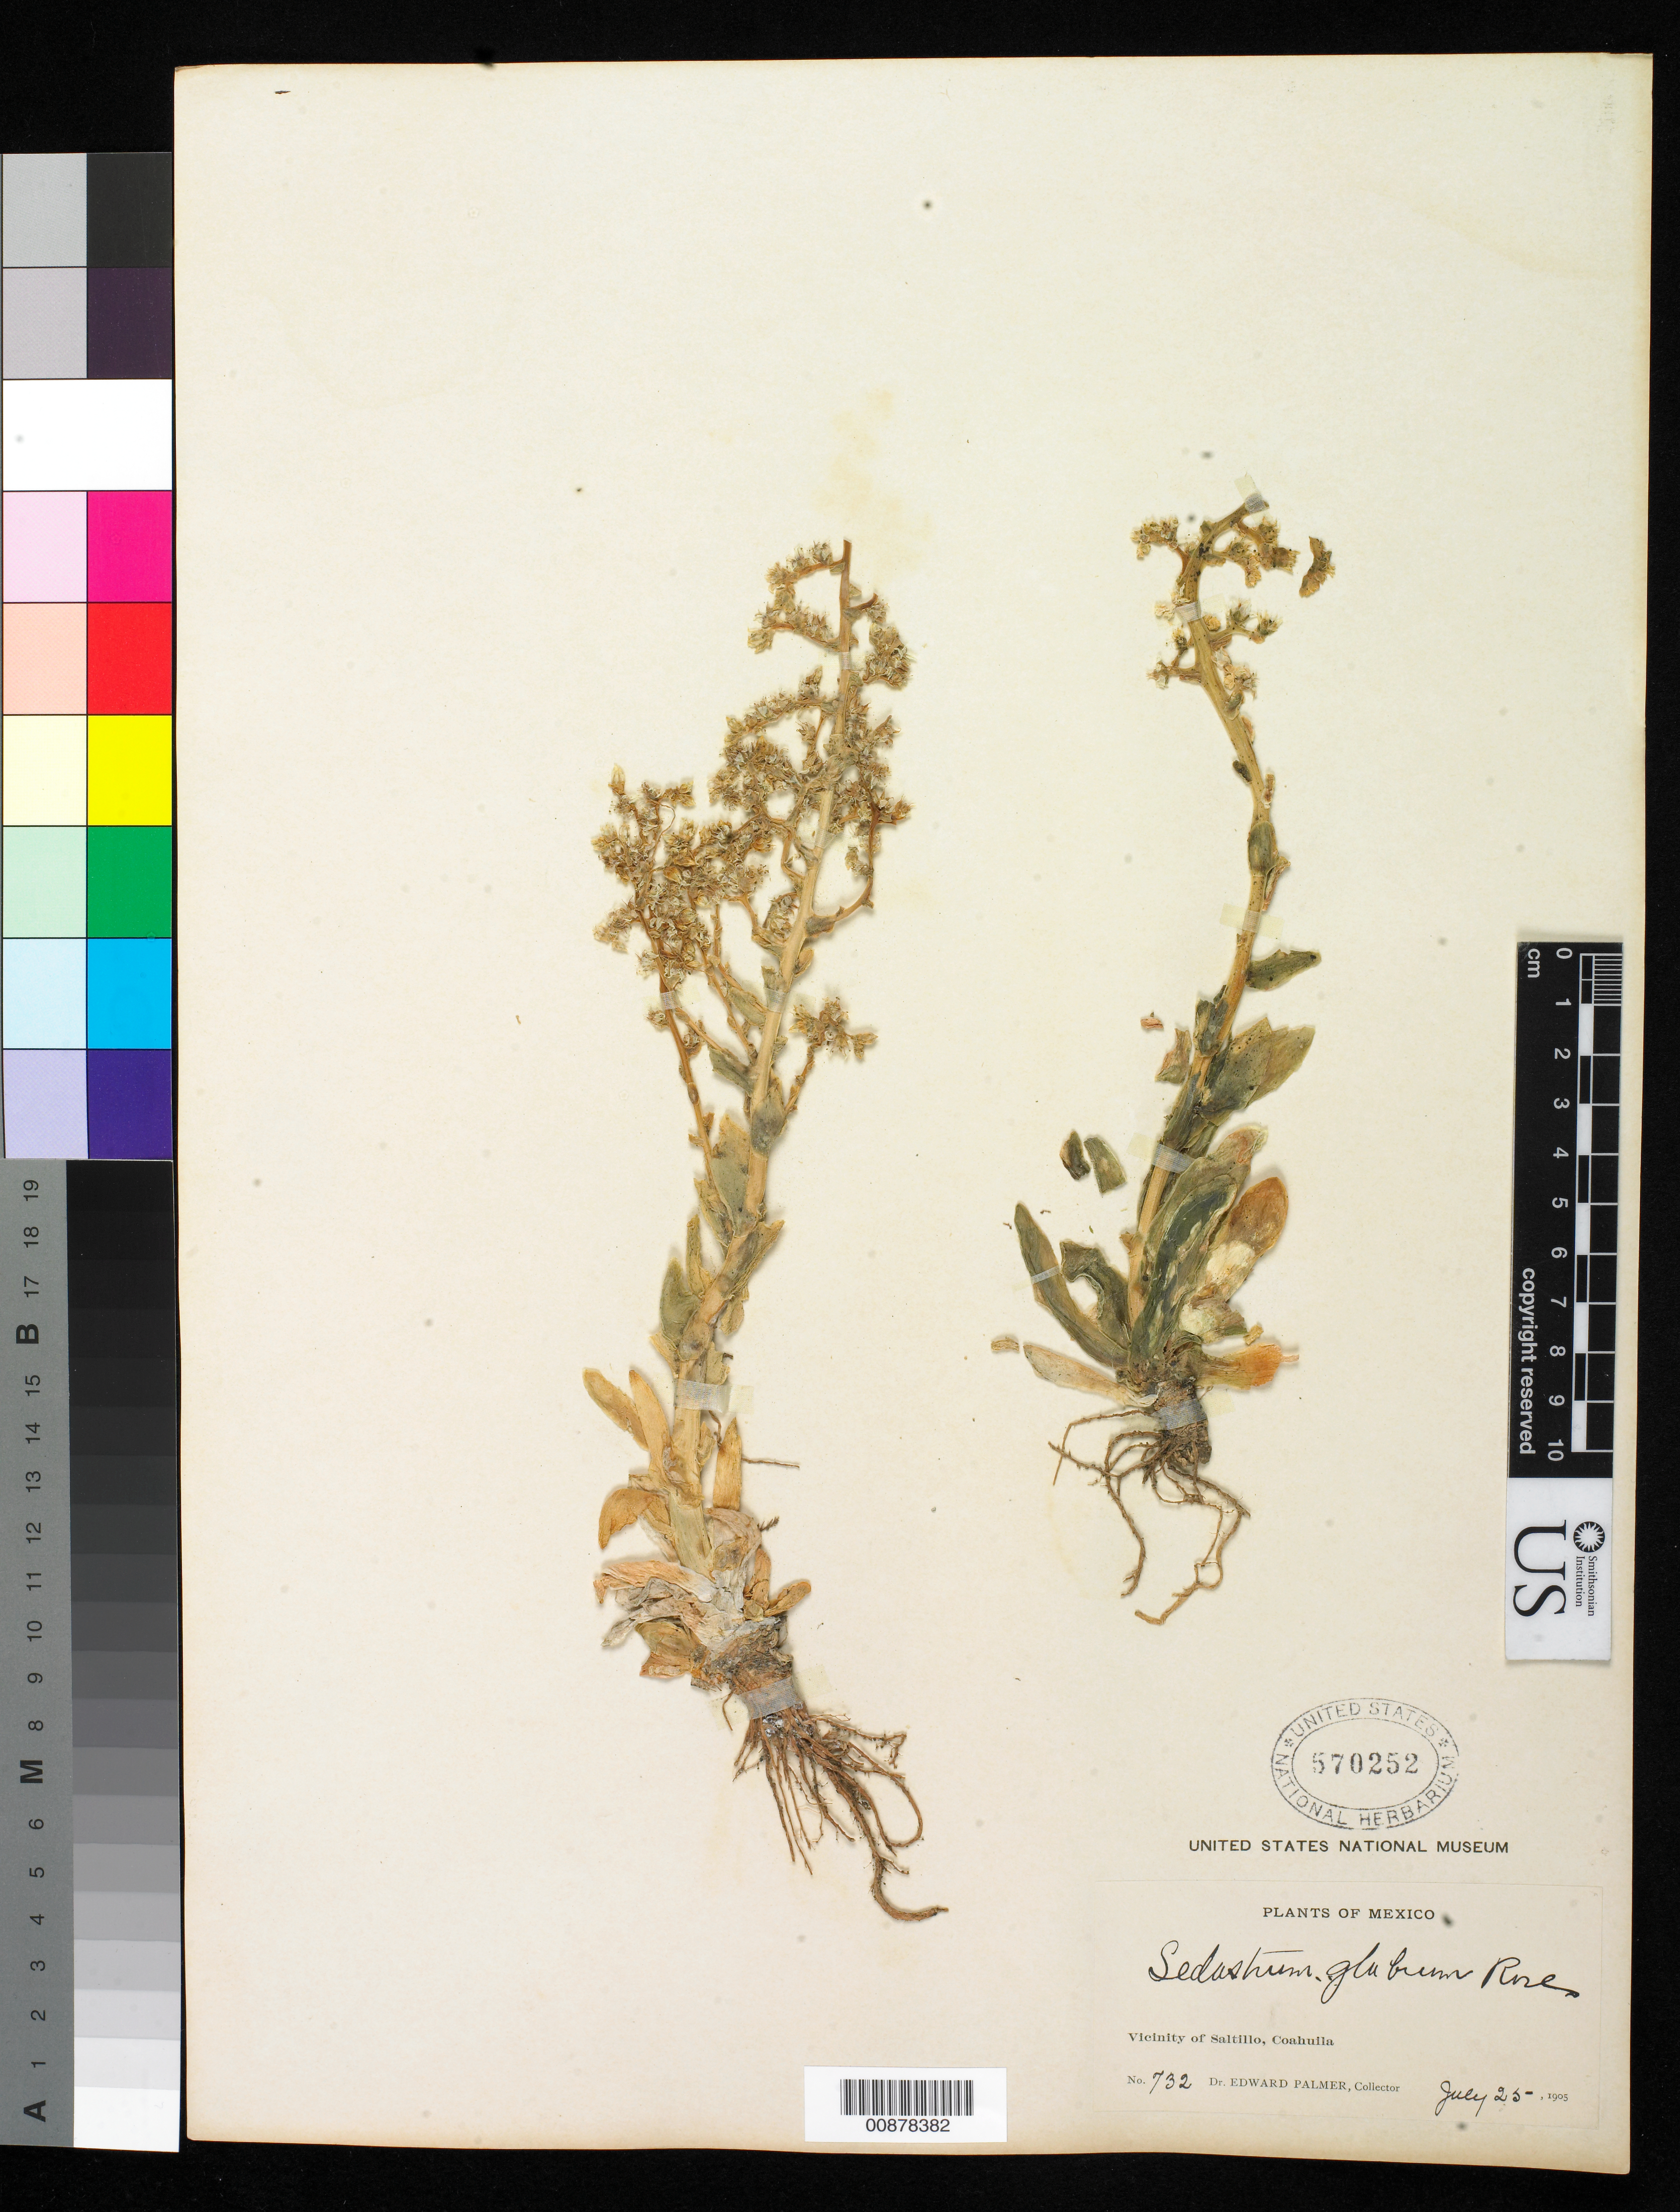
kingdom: Plantae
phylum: Tracheophyta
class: Magnoliopsida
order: Saxifragales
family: Crassulaceae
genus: Sedum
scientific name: Sedum glabrum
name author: (Rose) Praeger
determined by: Strong, Mark T., (BOT), Smithsonian Institution - National Museum of Natural History (UNITED STATES)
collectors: E. Palmer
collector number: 732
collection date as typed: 25 Jul 1905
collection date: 1905-07-25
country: Mexico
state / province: Coahuila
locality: Vicinity of Saltillo, Coahuila.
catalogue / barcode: US 570252